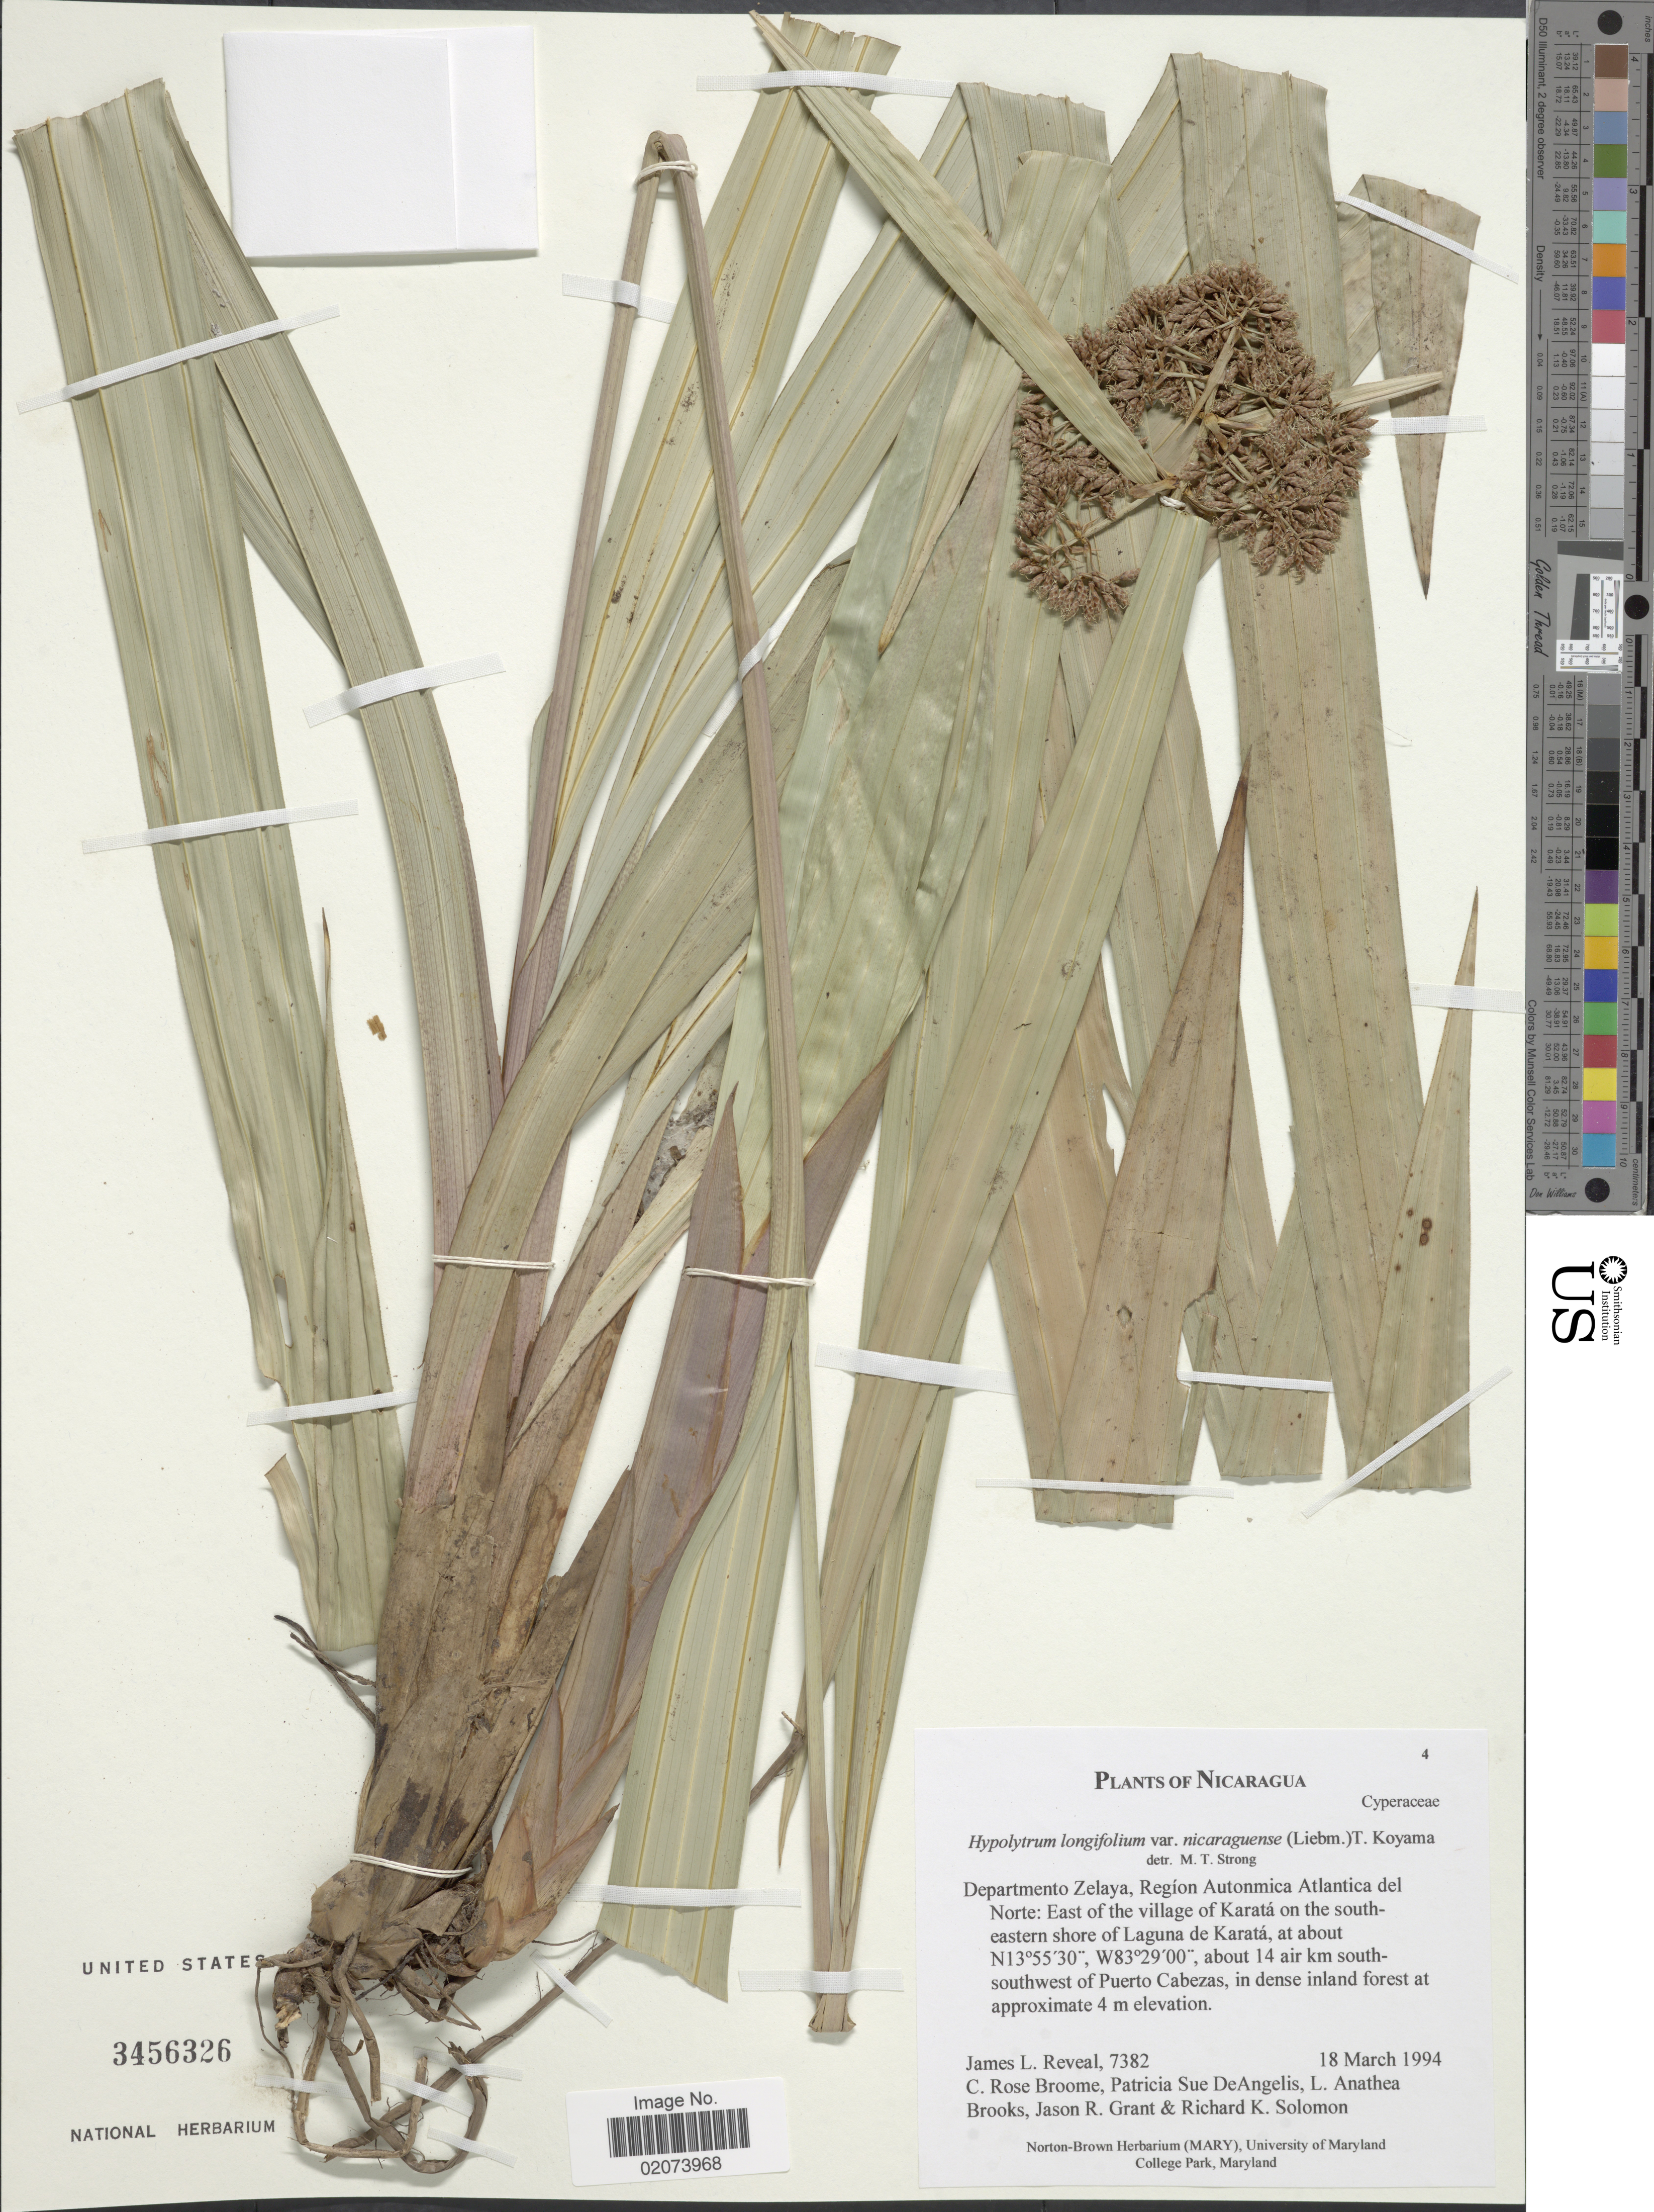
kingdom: Plantae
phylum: Tracheophyta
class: Liliopsida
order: Poales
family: Cyperaceae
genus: Hypolytrum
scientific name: Hypolytrum longifolium subsp. nicaraguense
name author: (Liebm.) T. Koyama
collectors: J. L. Reveal, C. R. Broome, P. DeAngelis, L. Anathea & et al.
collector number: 7382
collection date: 1994-03-18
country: Nicaragua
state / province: Atlantico Norte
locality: Region Autonmica Atlantica del Norte, east of the village of Karata on the southeastern shore of Laguna de Karata, about 14 air km south-southwest of Puerto Cabezas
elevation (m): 4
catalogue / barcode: US 3456326